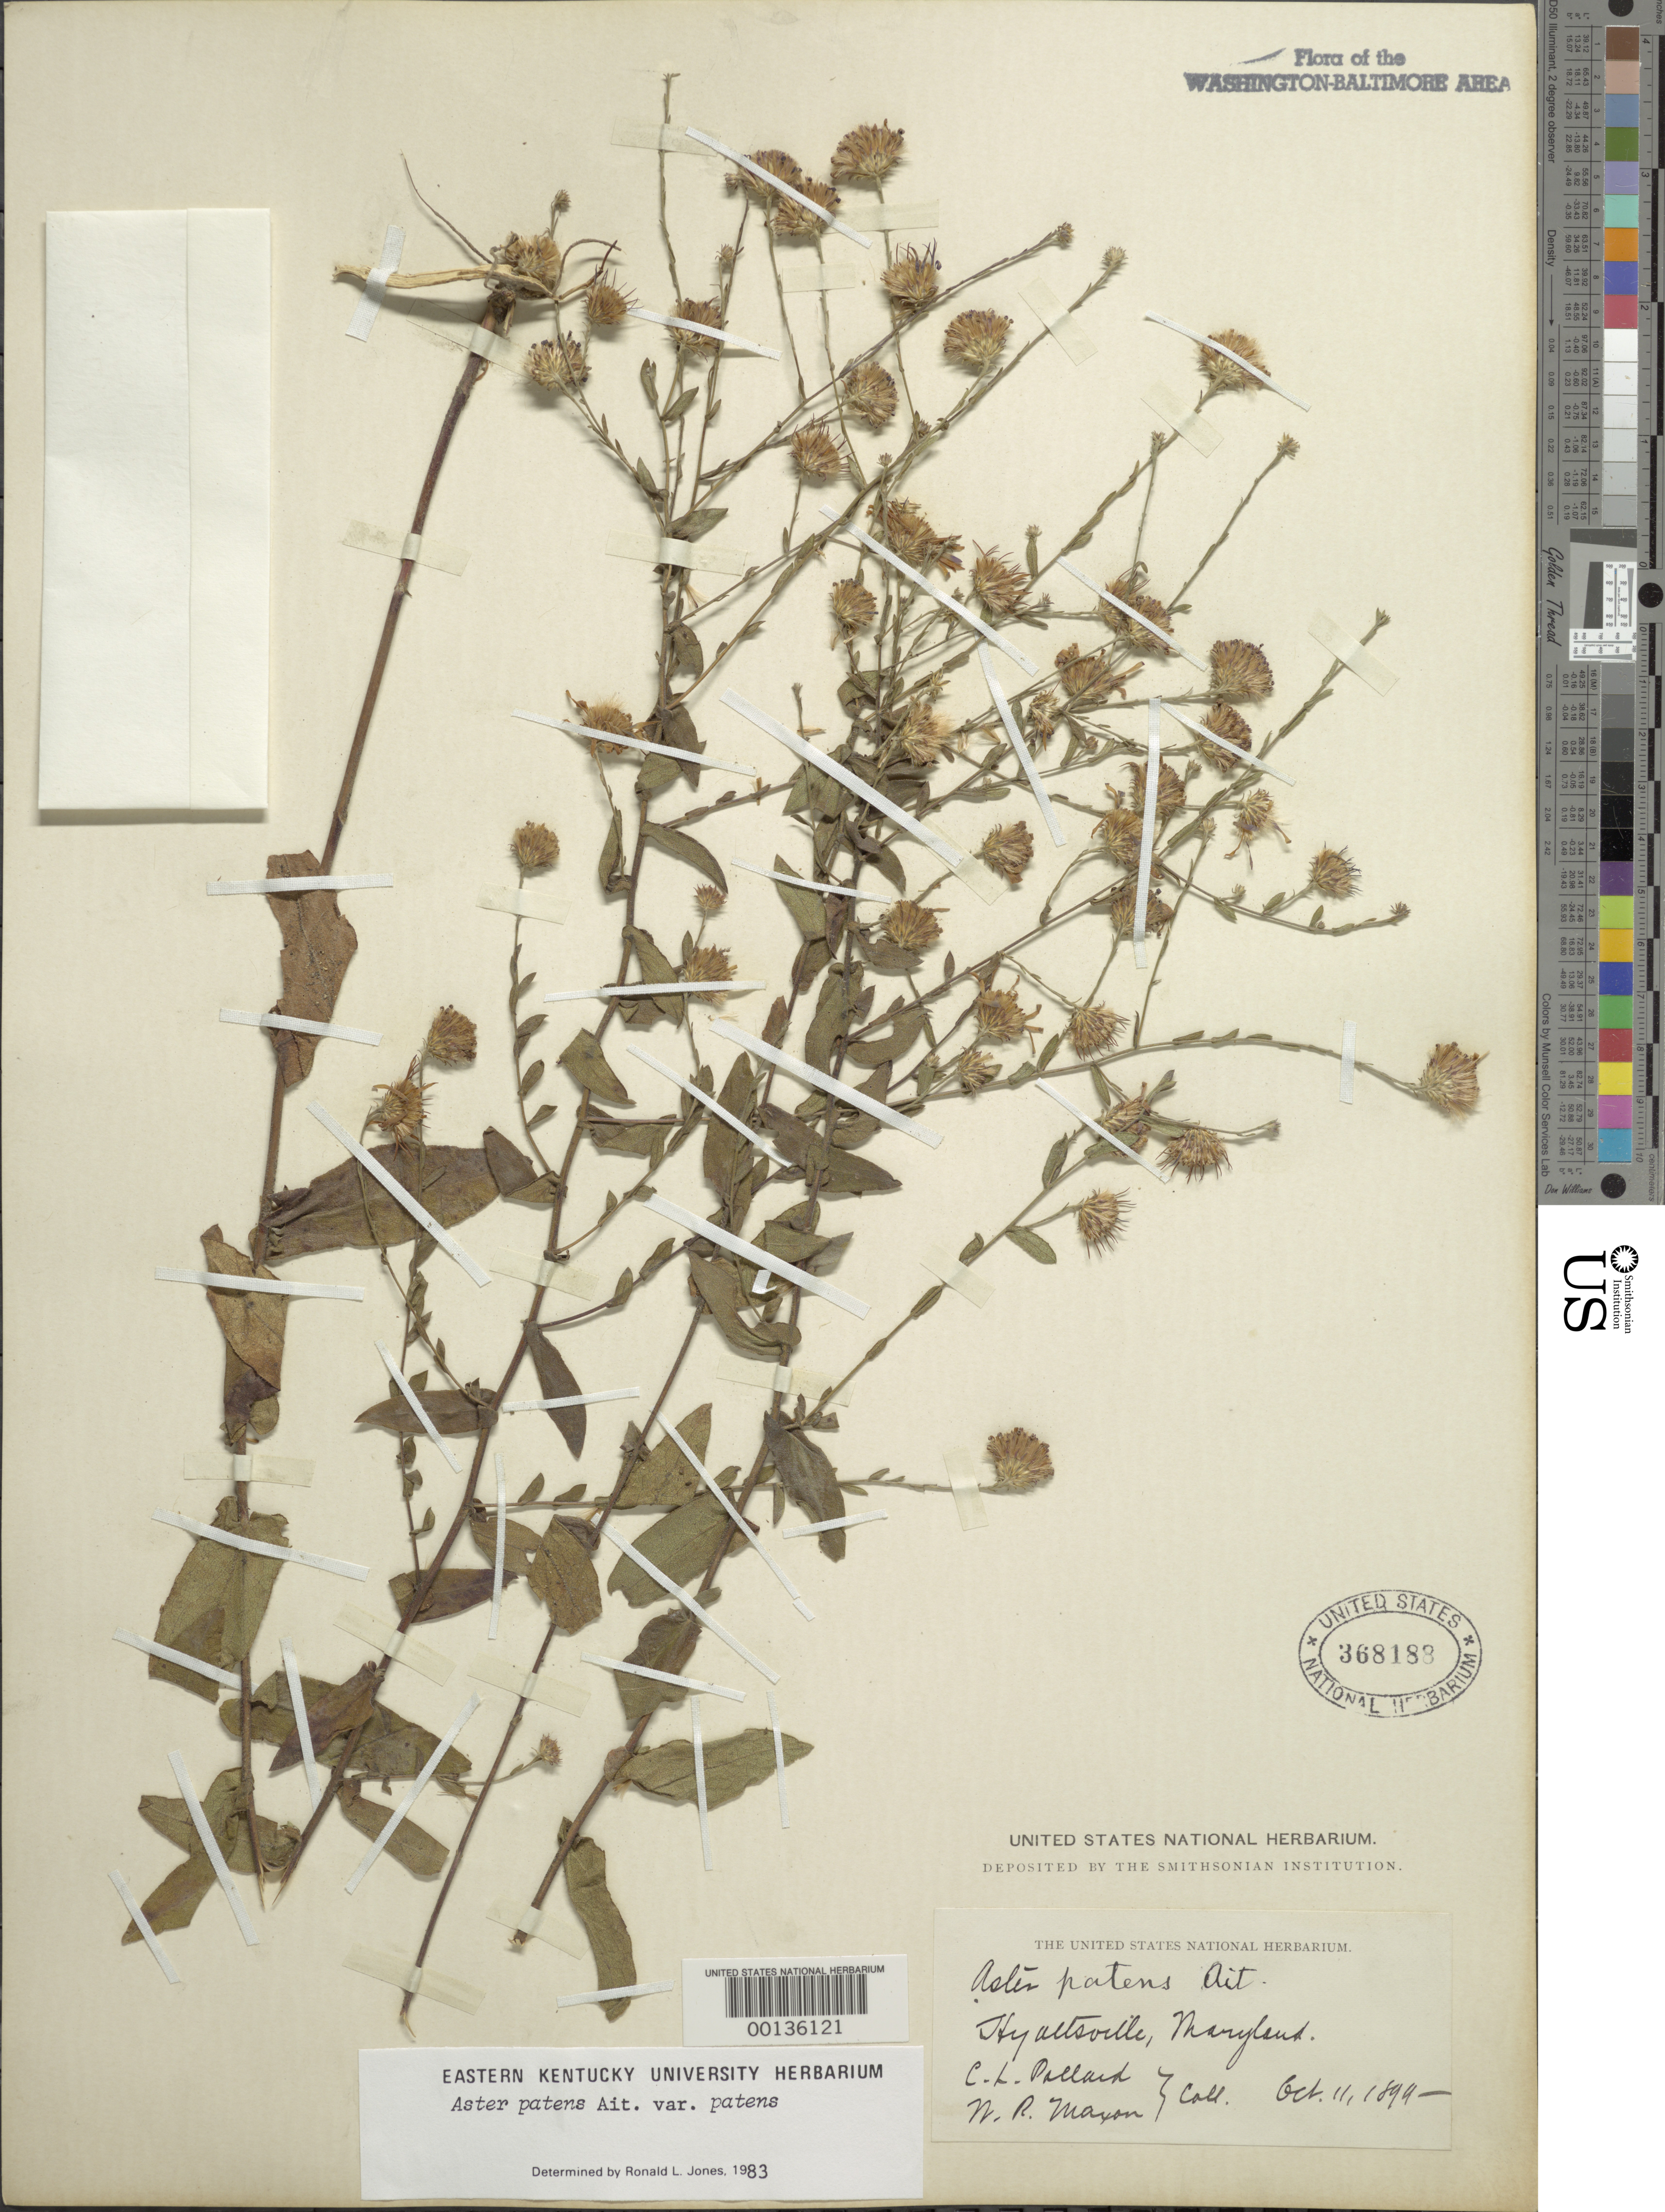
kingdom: Plantae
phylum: Tracheophyta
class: Magnoliopsida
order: Asterales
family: Asteraceae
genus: Symphyotrichum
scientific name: Symphyotrichum patens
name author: (Aiton) G.L. Nesom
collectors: C. L. Pollard & W. R. Maxon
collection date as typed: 11 Oct 1899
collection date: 1899-10-11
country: United States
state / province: Maryland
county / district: Prince George's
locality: Hyattsville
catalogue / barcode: US 368188